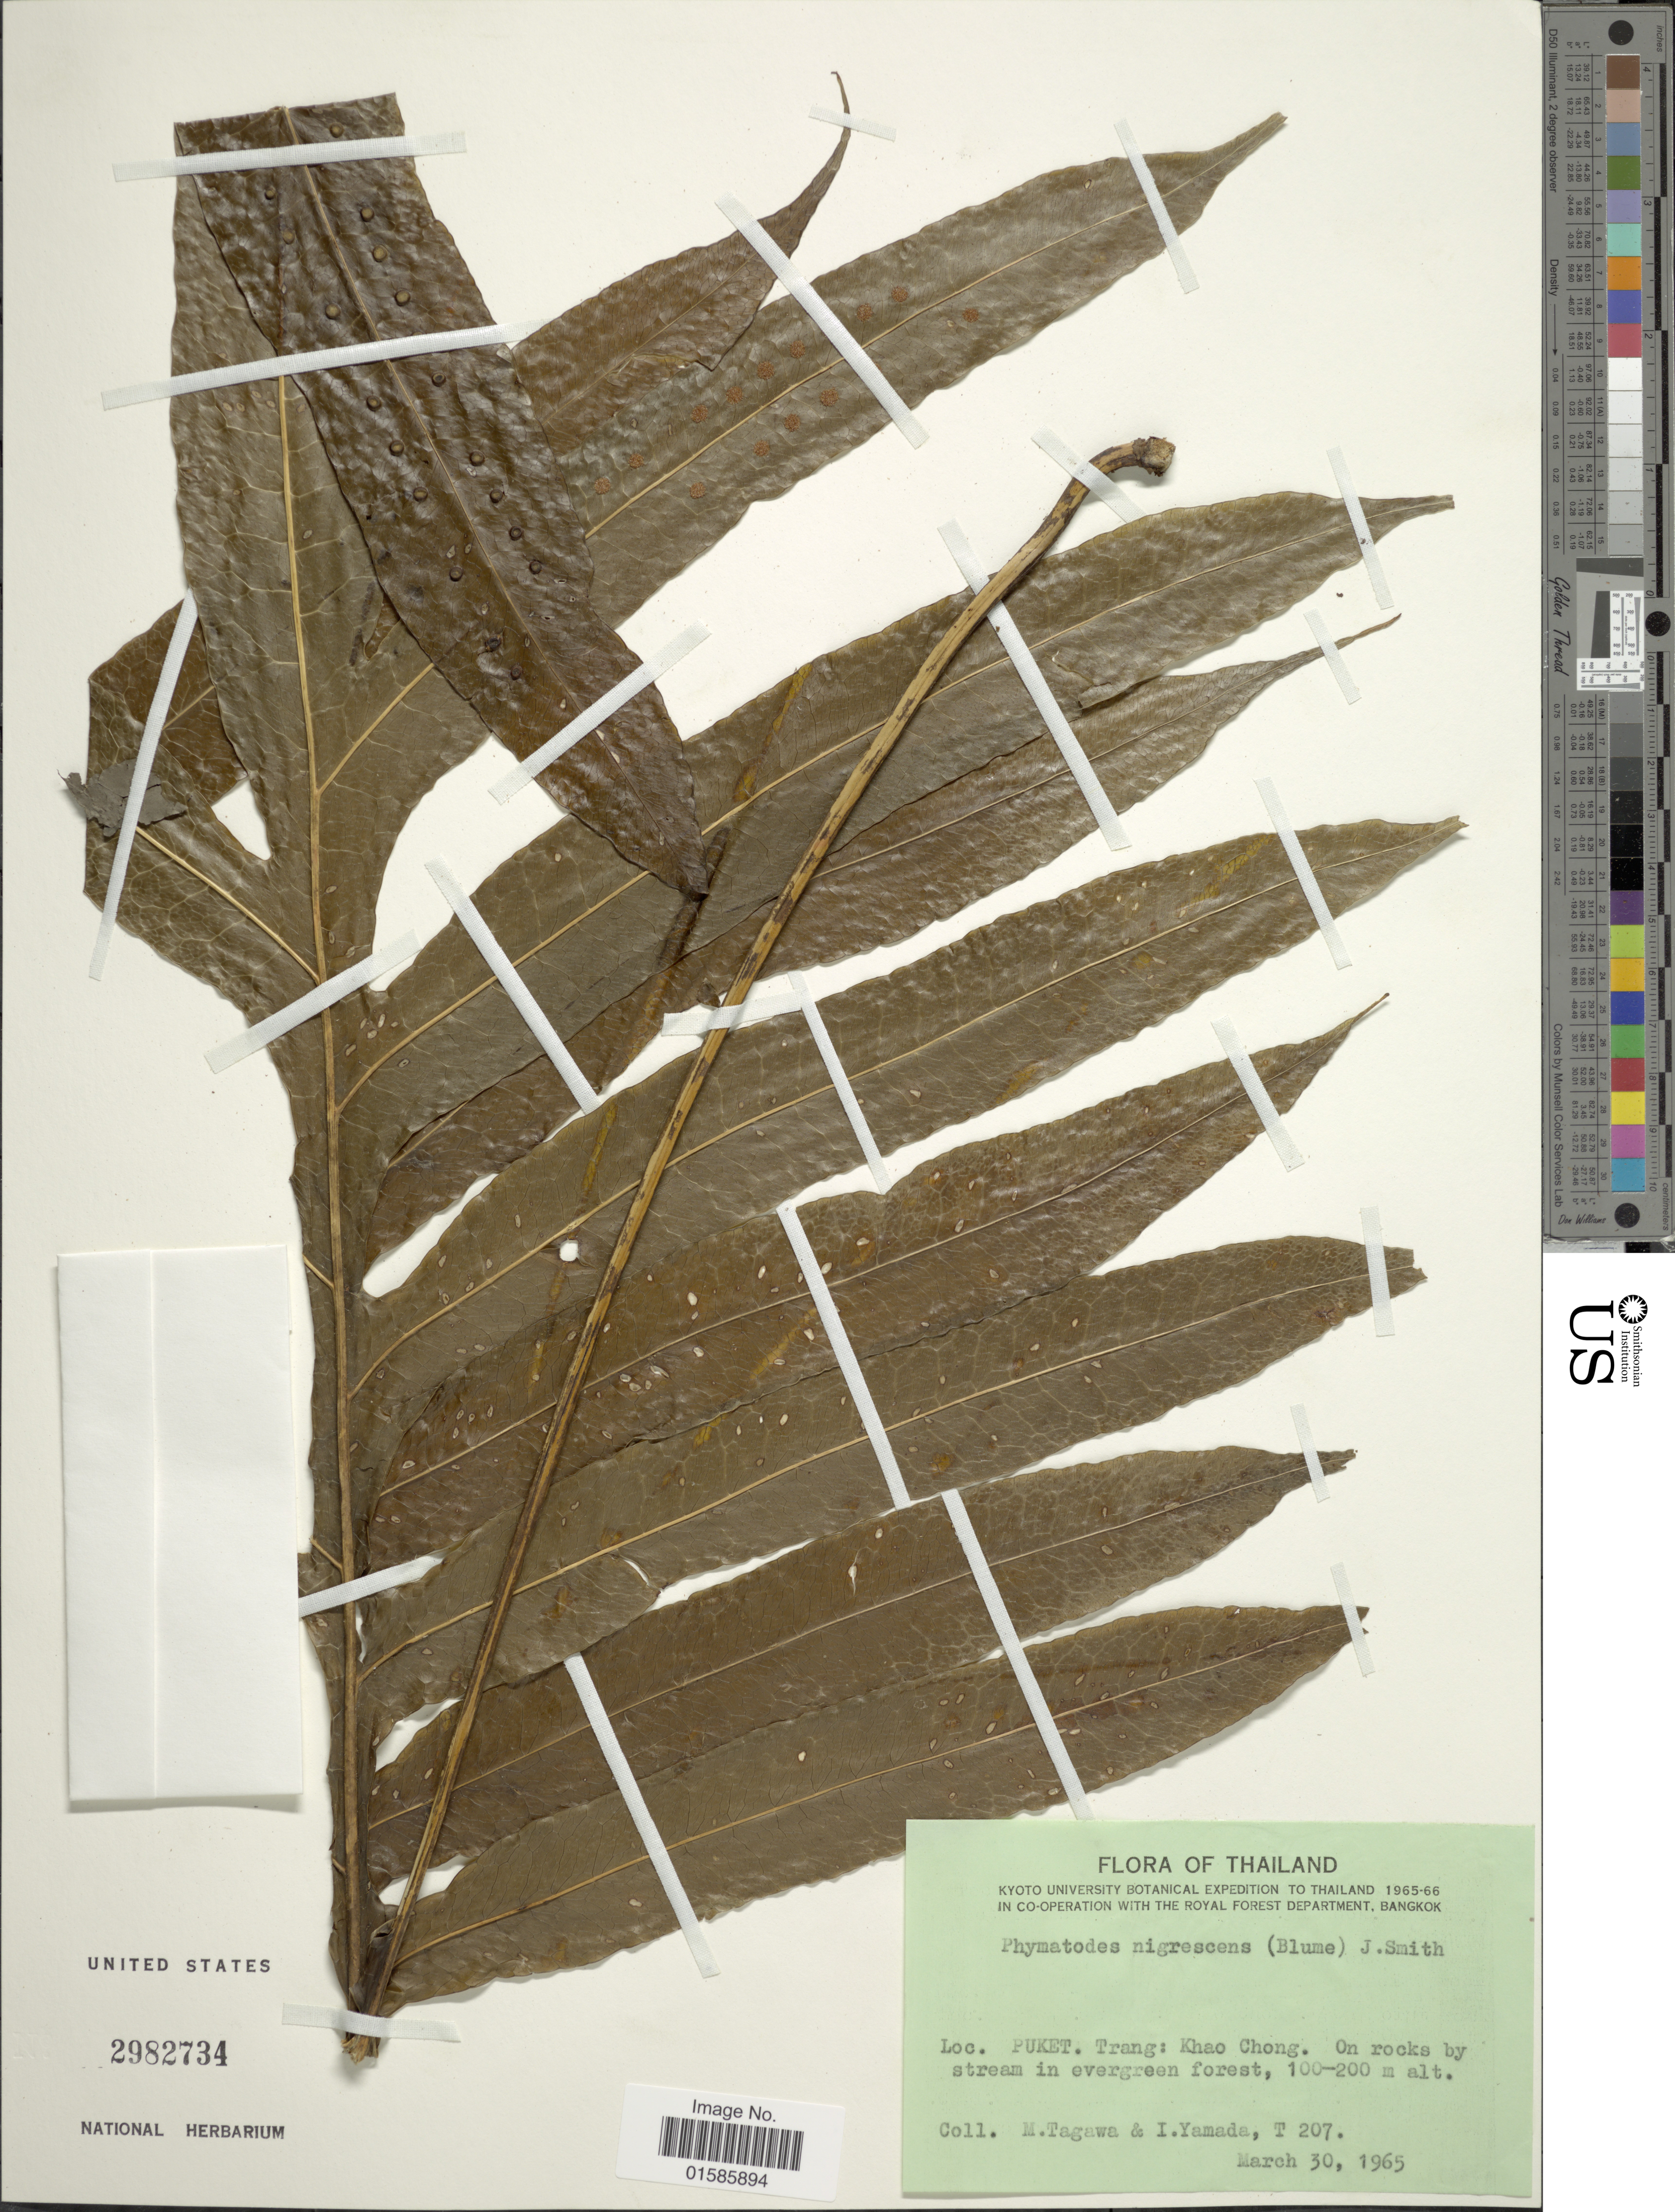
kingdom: Plantae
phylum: Tracheophyta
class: Polypodiopsida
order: Polypodiales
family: Polypodiaceae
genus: Microsorum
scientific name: Microsorum nigrescens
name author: (Blume) Copel.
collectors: M. Tagawa & I. Yamada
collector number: T 207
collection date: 1965-03-30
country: Thailand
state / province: Trang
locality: Puket. Trang: Khao Chong. On rocks by stream in evergreen forest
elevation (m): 100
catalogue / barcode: US 2982734